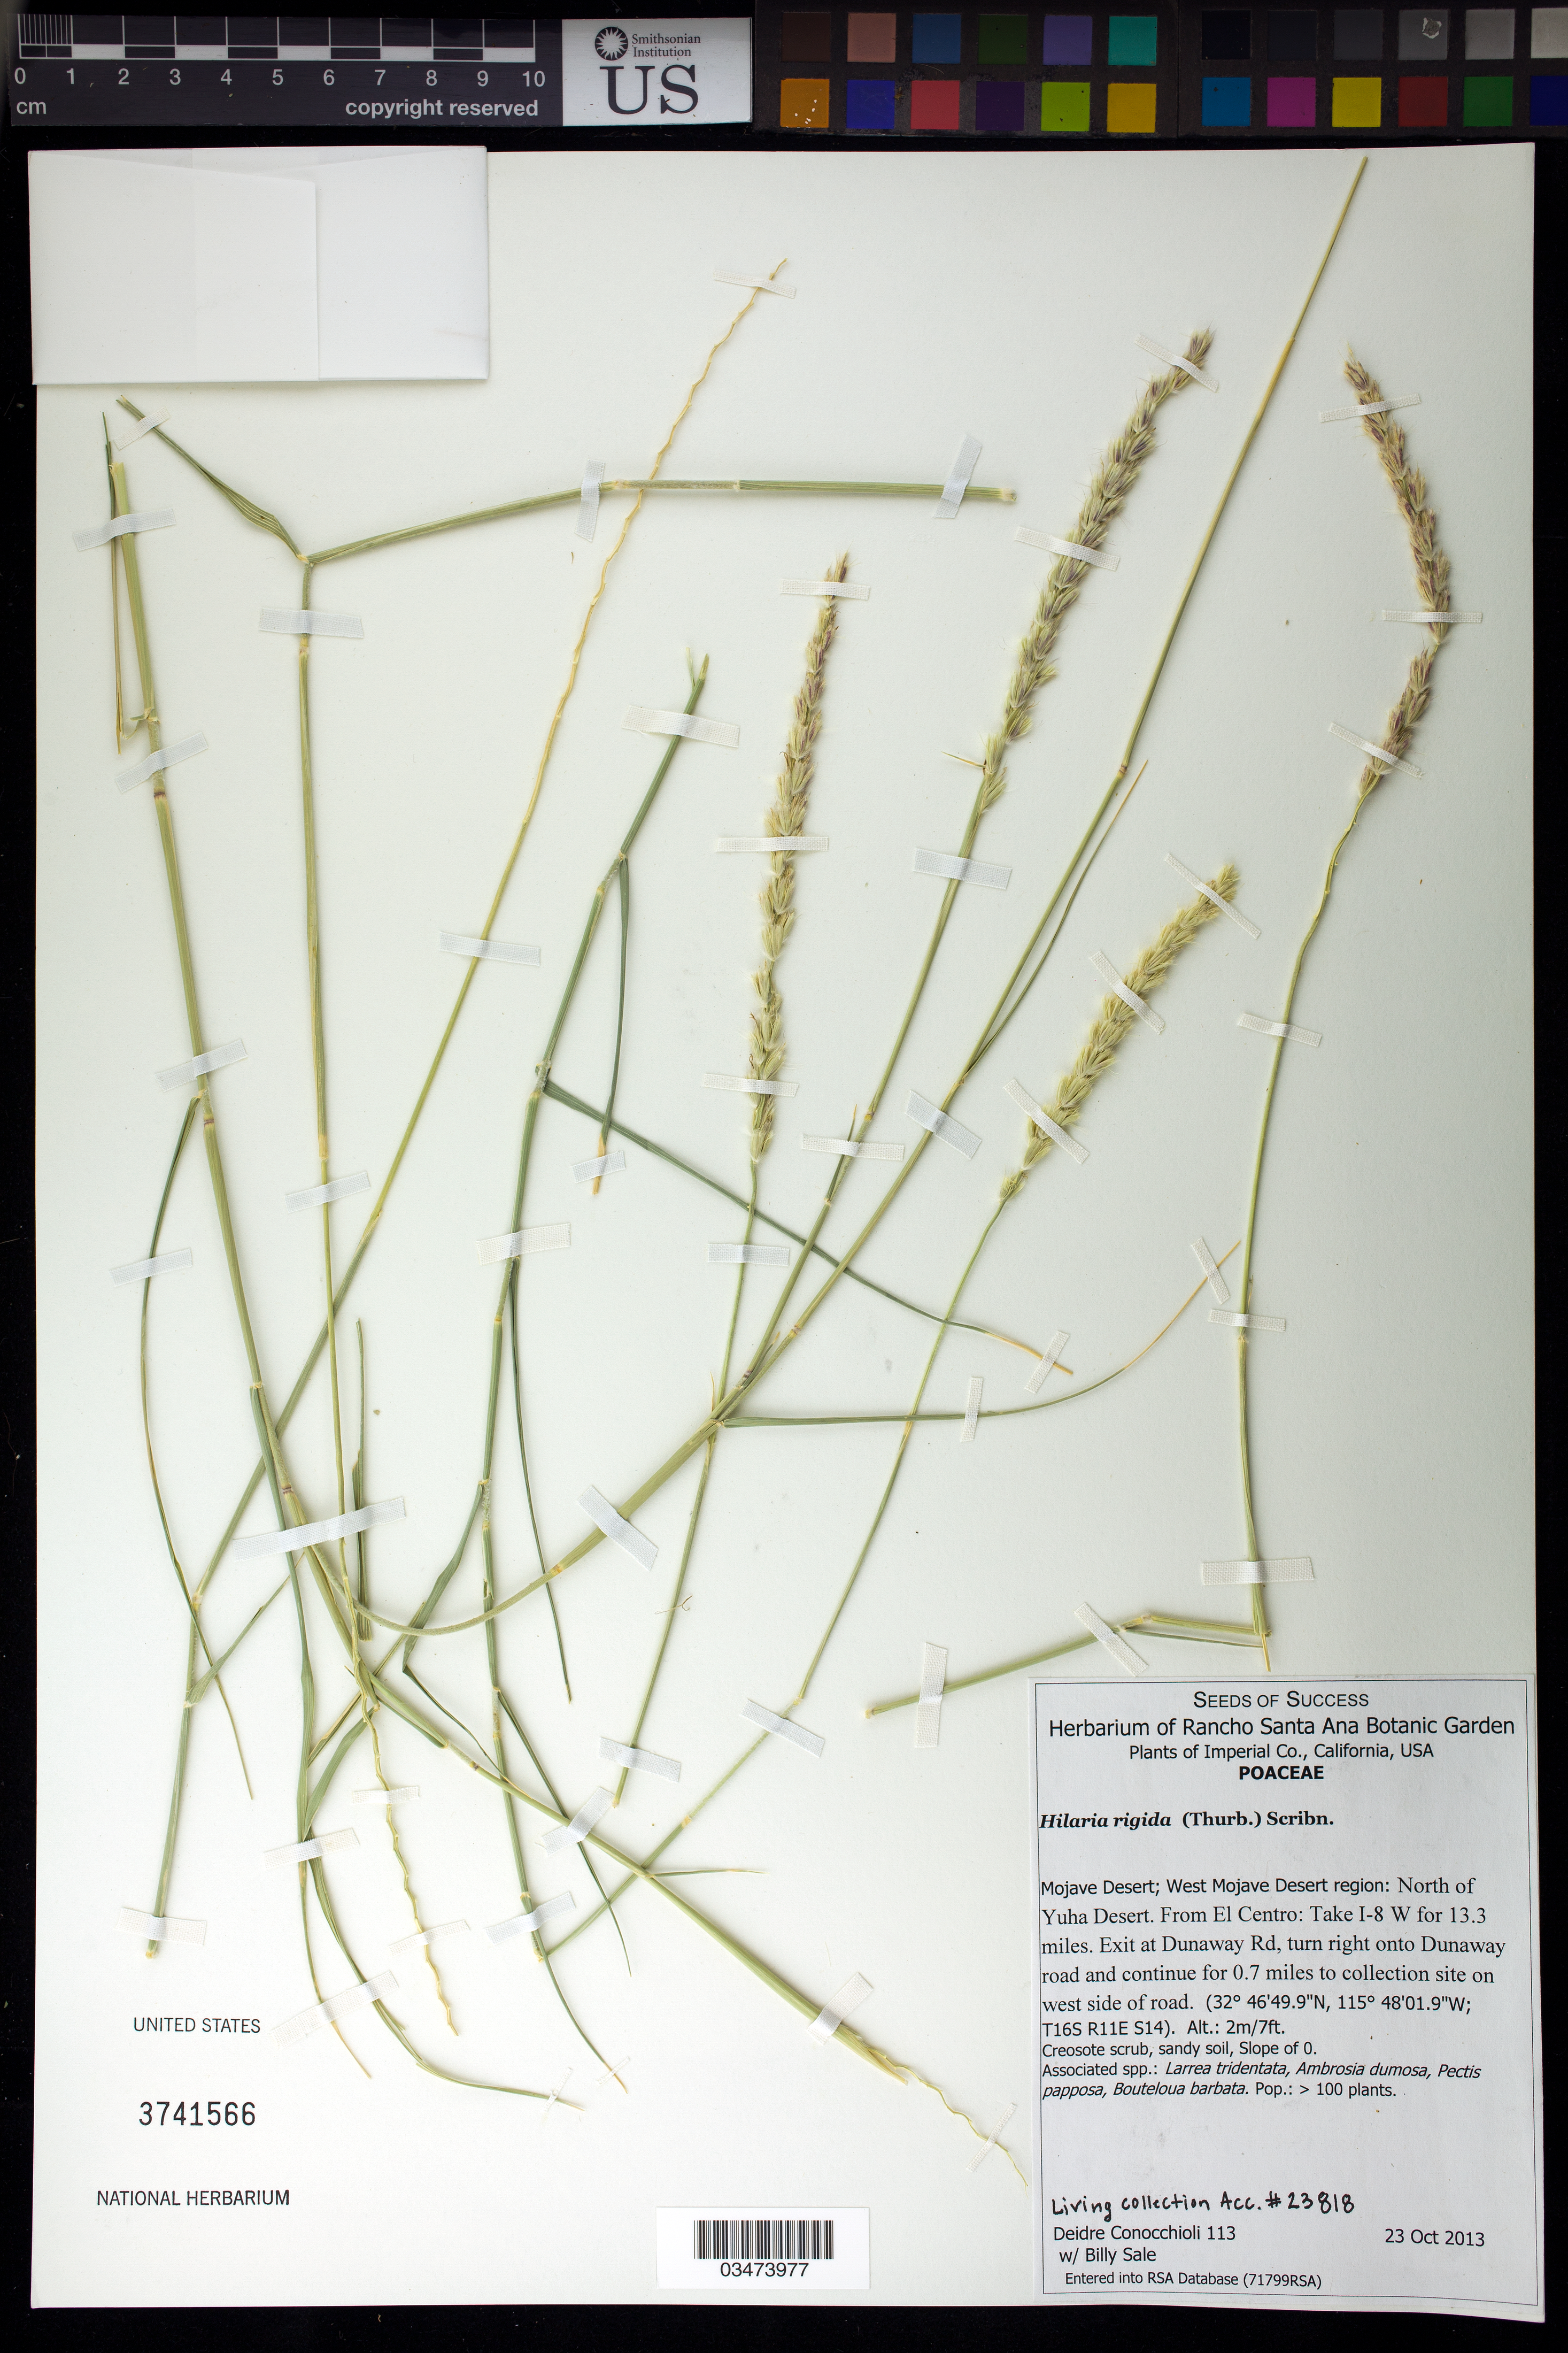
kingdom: Plantae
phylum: Tracheophyta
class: Liliopsida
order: Poales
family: Poaceae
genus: Hilaria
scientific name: Hilaria rigida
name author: (Thurb.) Benth. ex Scribn.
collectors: D. Conocchioli & B. Sale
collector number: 113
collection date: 2013-10-23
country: United States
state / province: California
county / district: Imperial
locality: Mojave Desert, West region, N of Yuha Desert. West side of Dunaway road.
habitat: Creosote scrub, sandy soil. Associated species: Larrea tridentata, Ambrosia dumosa, Pectis papposa, Bouteloua barbata.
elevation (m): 2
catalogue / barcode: US 3741566